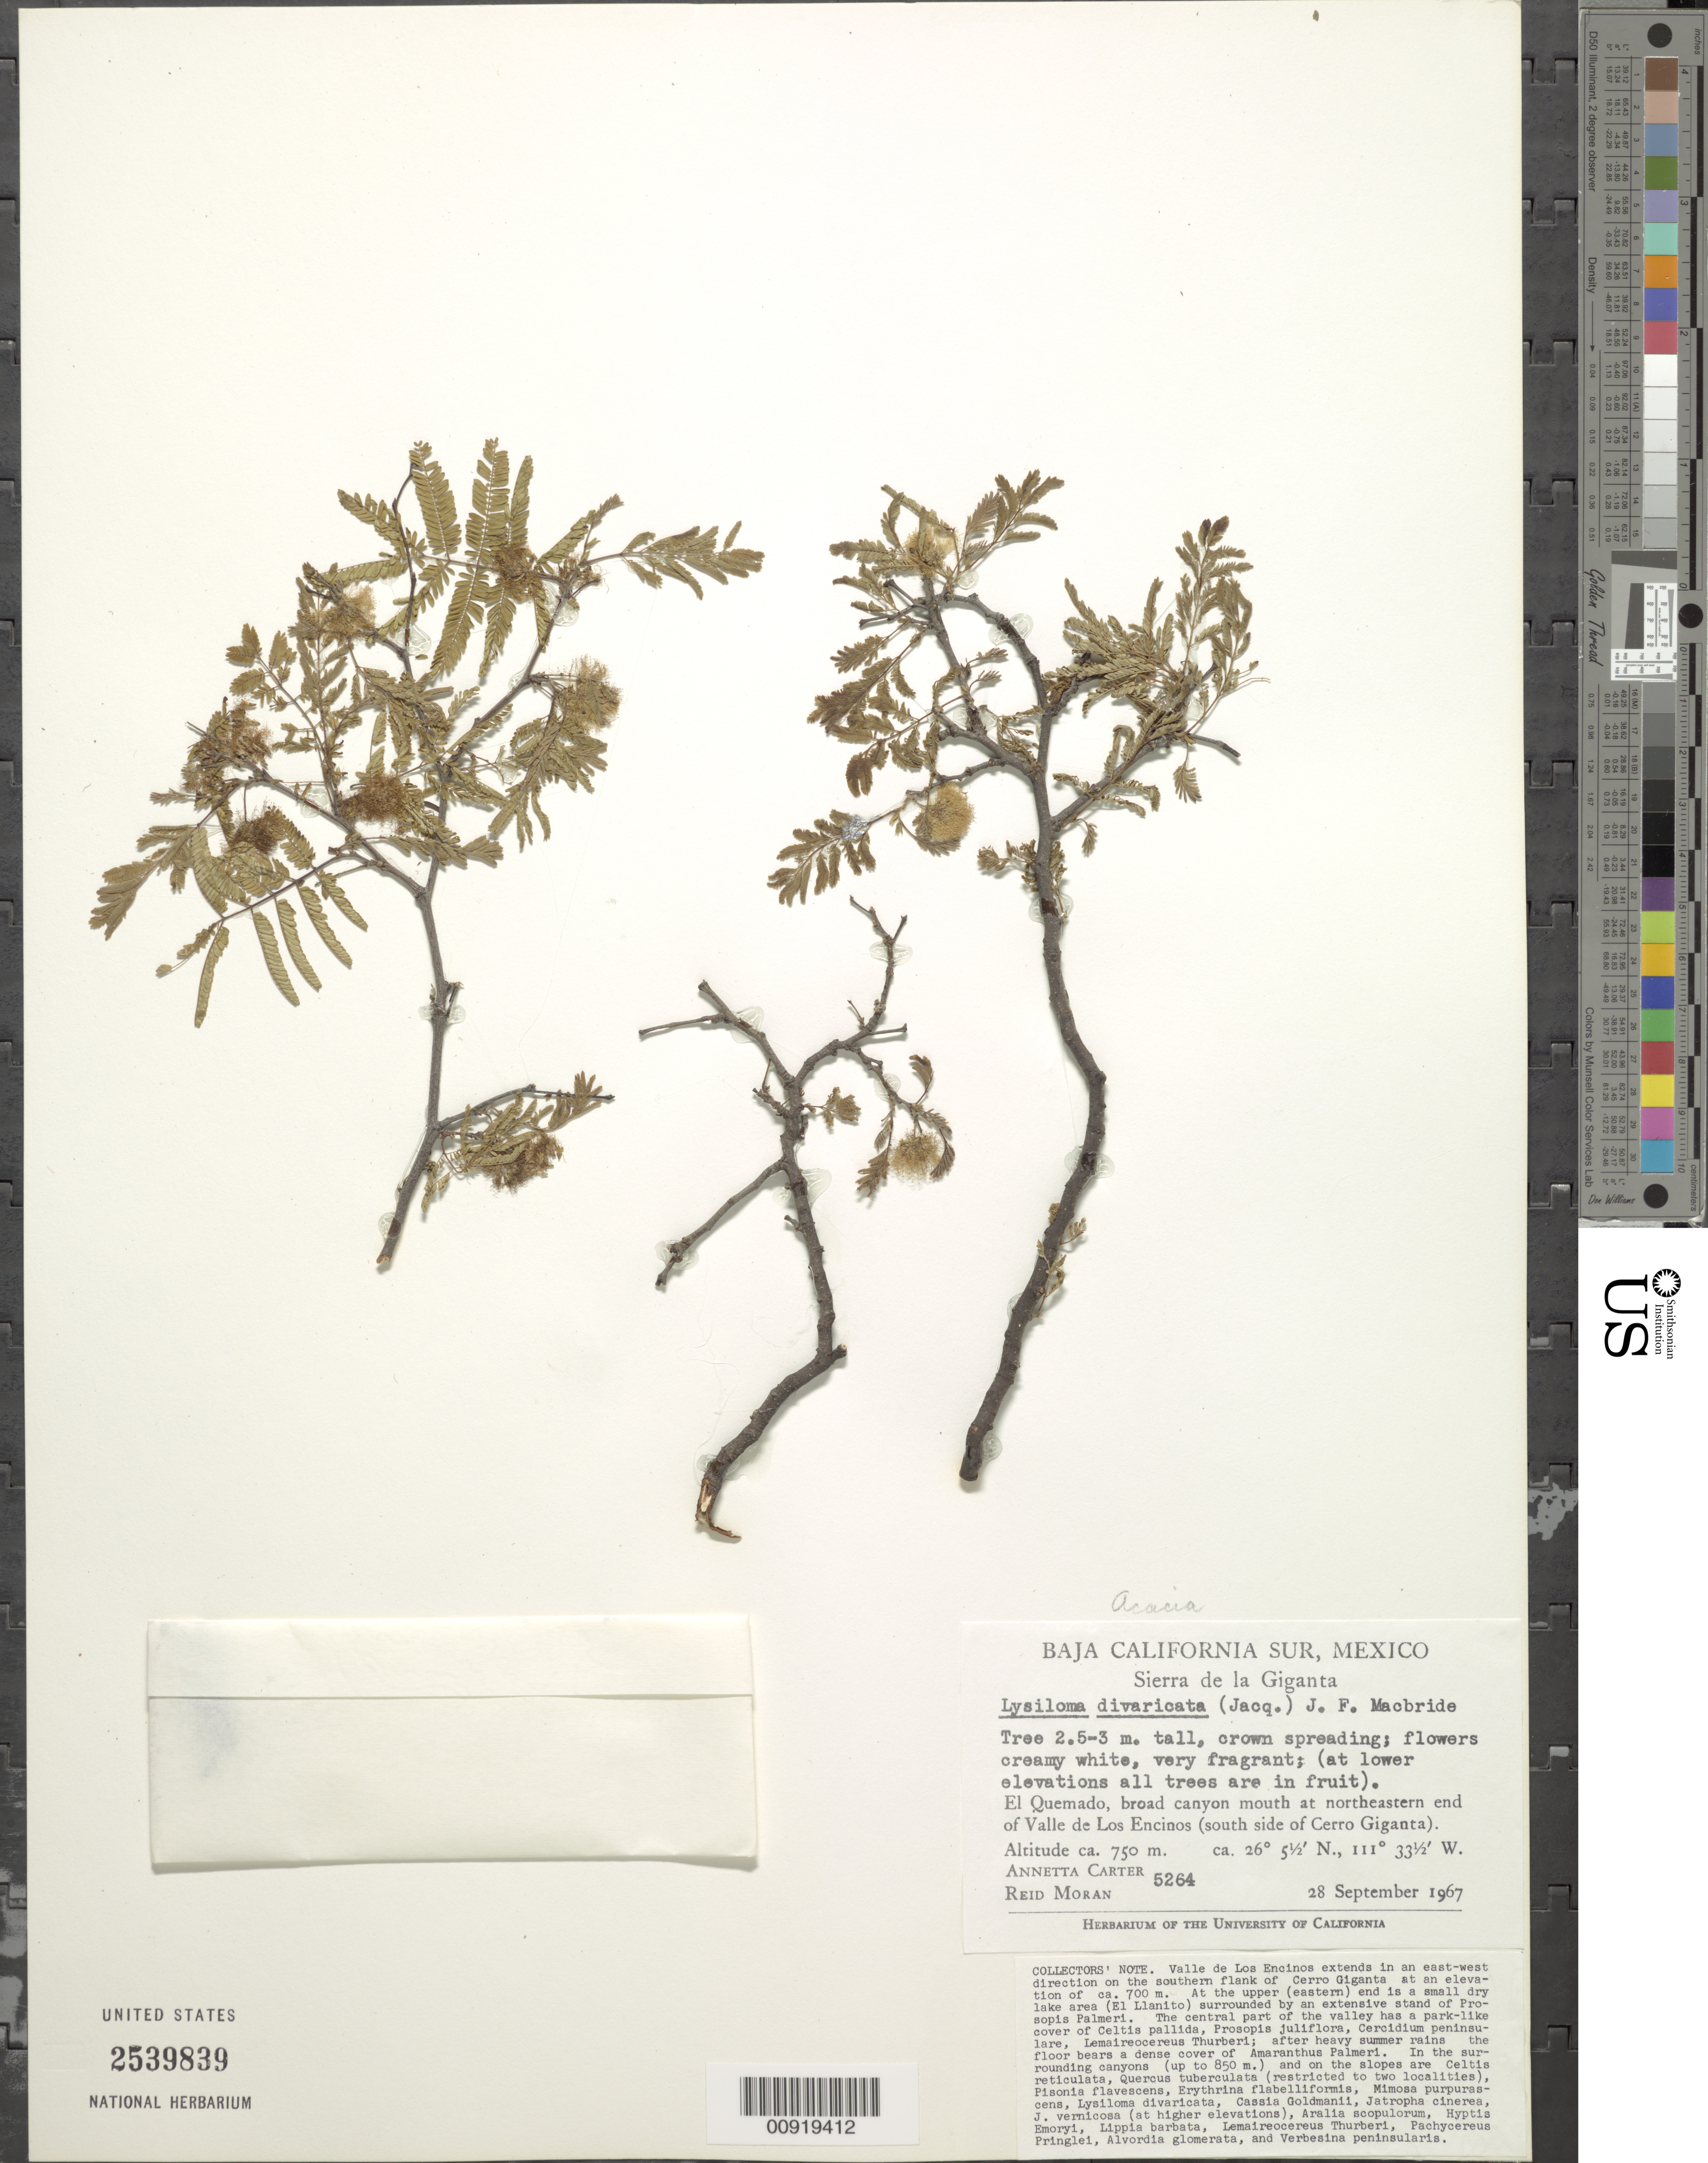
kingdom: Plantae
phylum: Tracheophyta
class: Magnoliopsida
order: Fabales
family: Fabaceae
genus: Lysiloma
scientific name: Lysiloma divaricatum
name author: (Jacq.) J.F. Macbr.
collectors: A. Carter & R. Morán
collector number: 5264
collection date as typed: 28 Sep 1967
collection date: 1967-09-28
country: Mexico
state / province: Baja California Sur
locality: El Quemado, broad canyon mouth at northeastern end of Valle de Los Encinos (south side of Cerro Giganta), Baja California Sur.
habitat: Broad canyon mouth.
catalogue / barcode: US 2539839